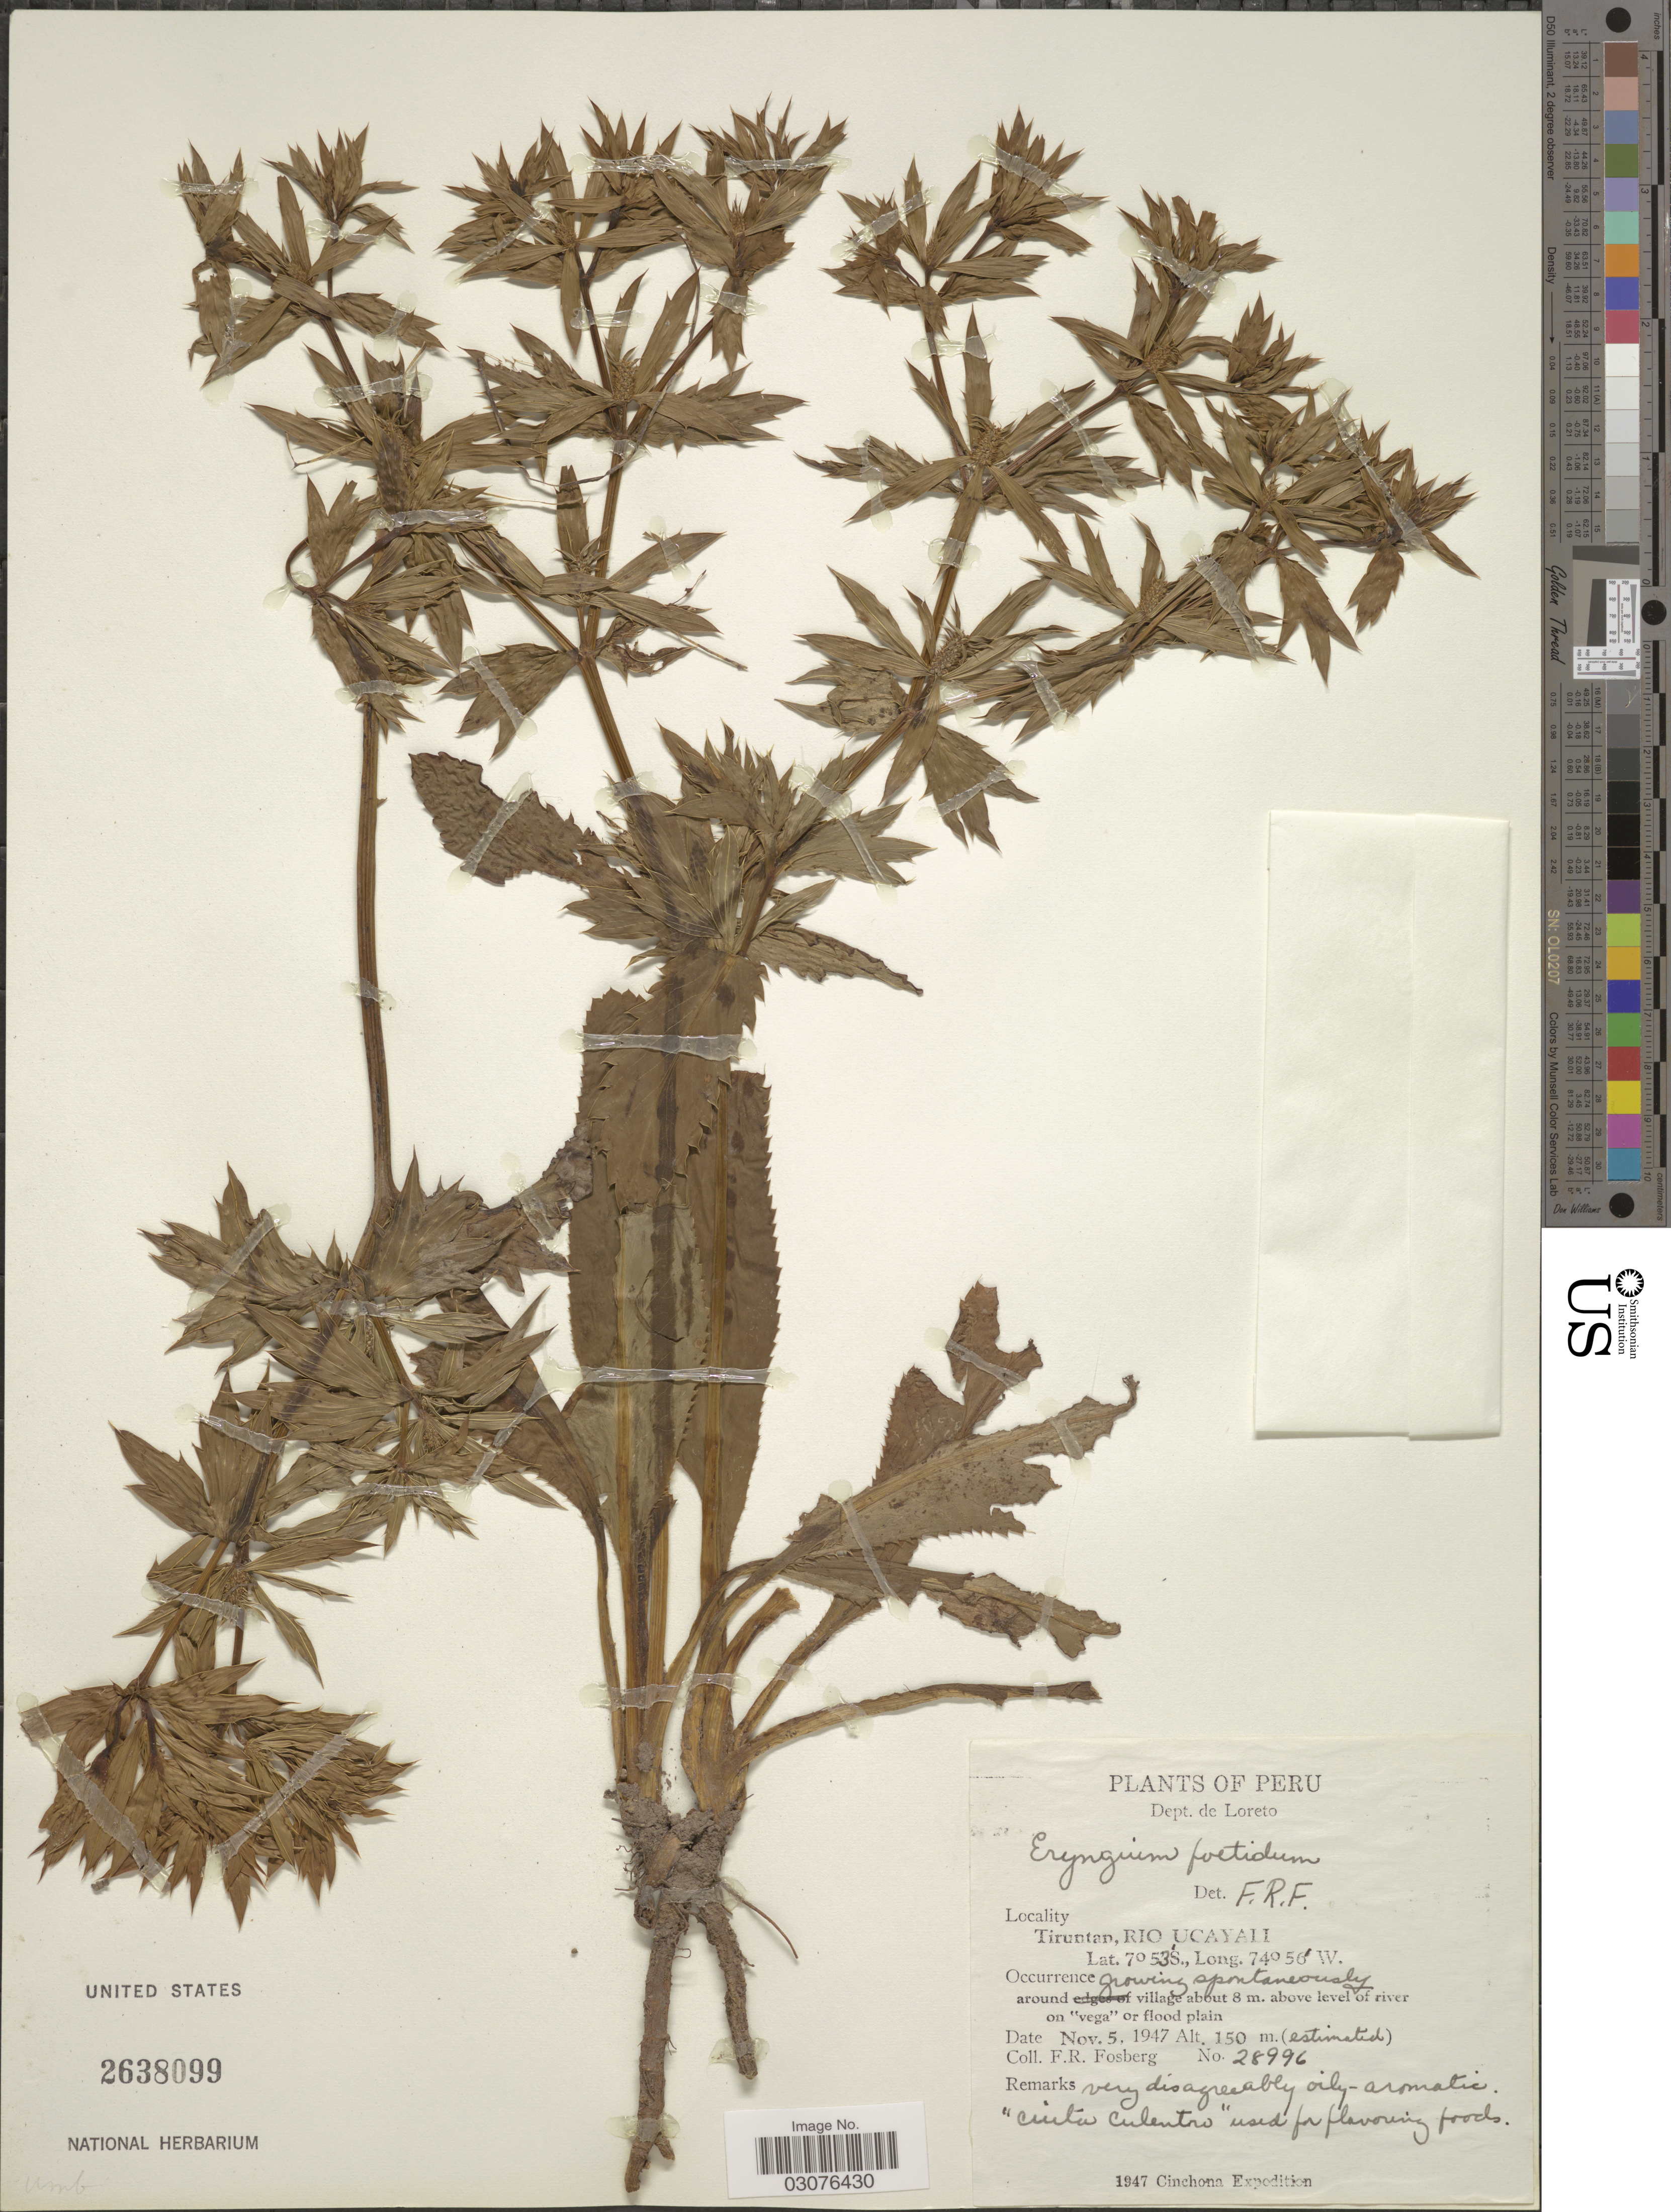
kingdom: Plantae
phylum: Tracheophyta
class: Magnoliopsida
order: Apiales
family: Apiaceae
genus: Eryngium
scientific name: Eryngium foetidum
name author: L.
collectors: F. R. Fosberg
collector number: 28996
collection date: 1947-11-05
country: Peru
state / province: Loreto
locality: Dept. de Loreto. Tiruntan, Rio Ucayali. Around village about 8 m. above level of river on "vega" or flood plain.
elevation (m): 150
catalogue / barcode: US 2638099